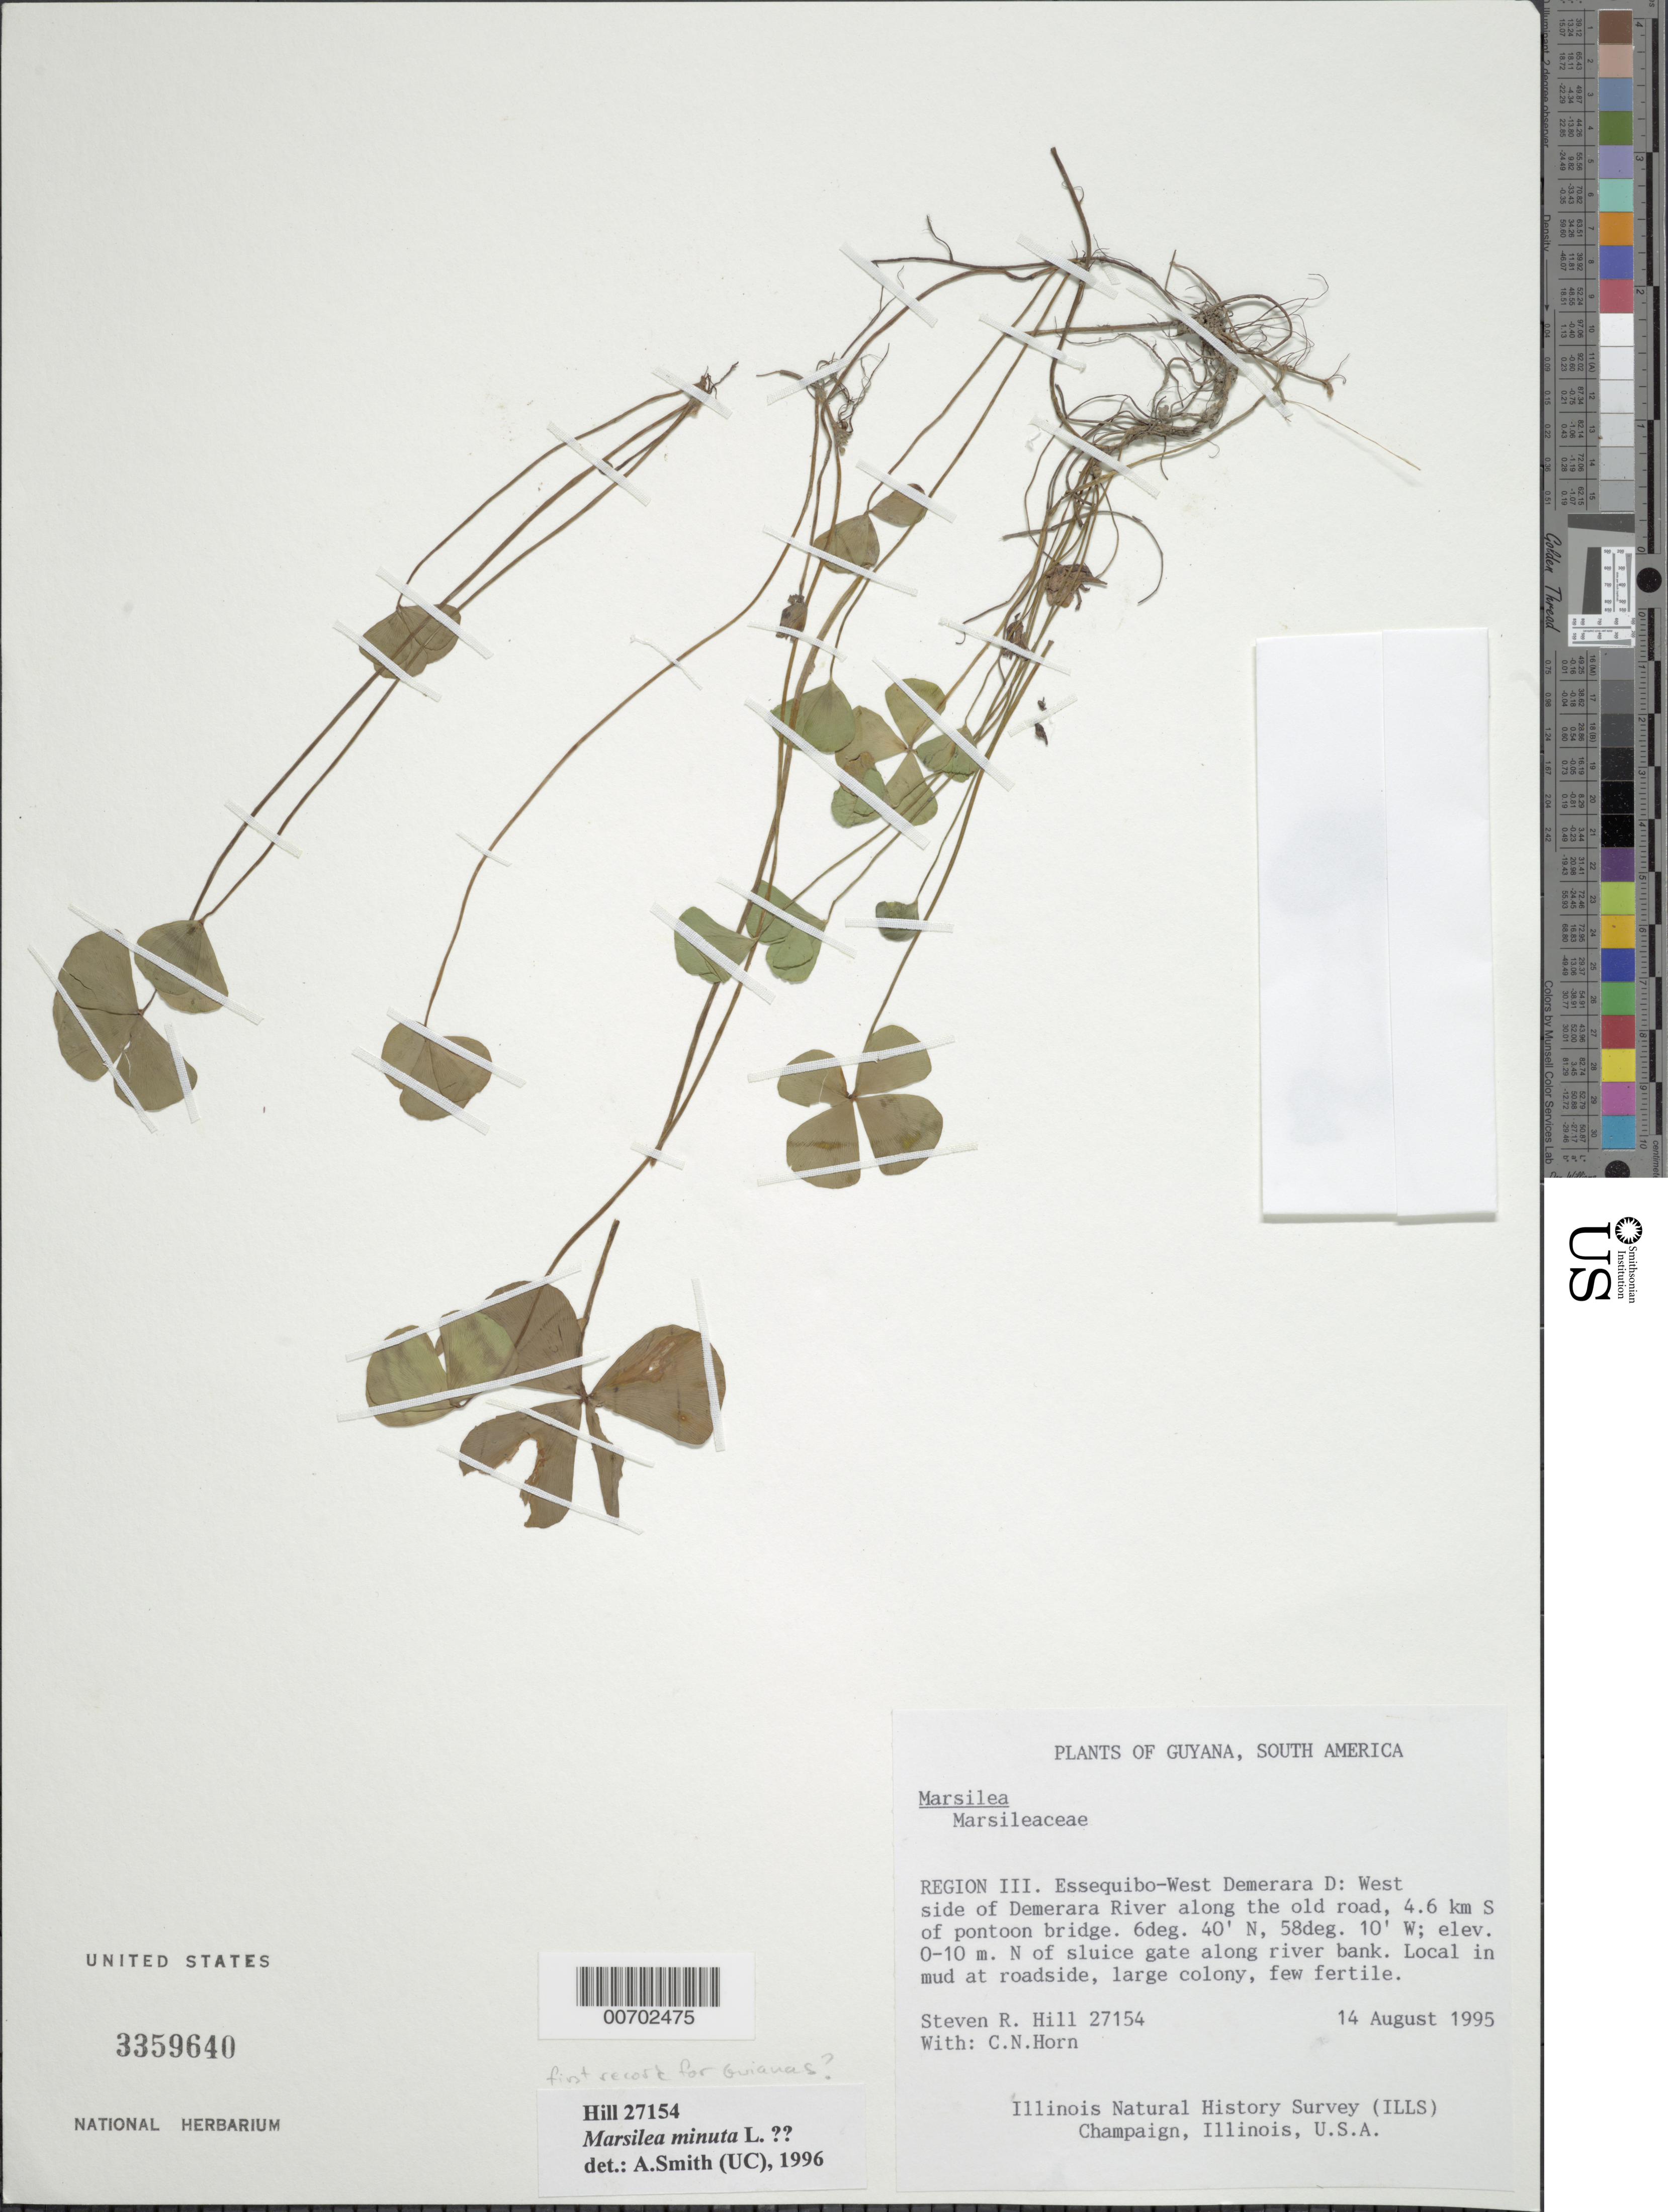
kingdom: Plantae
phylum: Tracheophyta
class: Polypodiopsida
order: Salviniales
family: Marsileaceae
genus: Marsilea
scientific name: Marsilea minuta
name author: L.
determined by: Smith, A.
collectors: S. R. Hill & C. N. Horn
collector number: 27154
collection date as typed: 14-Aug-95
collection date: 1995-08-14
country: Guyana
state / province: Essequibo Isl-W. Demerara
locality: Demerara R., W side along old road, 4.6 km S of pontoon bridge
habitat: Along riverbank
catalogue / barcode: US 3359640